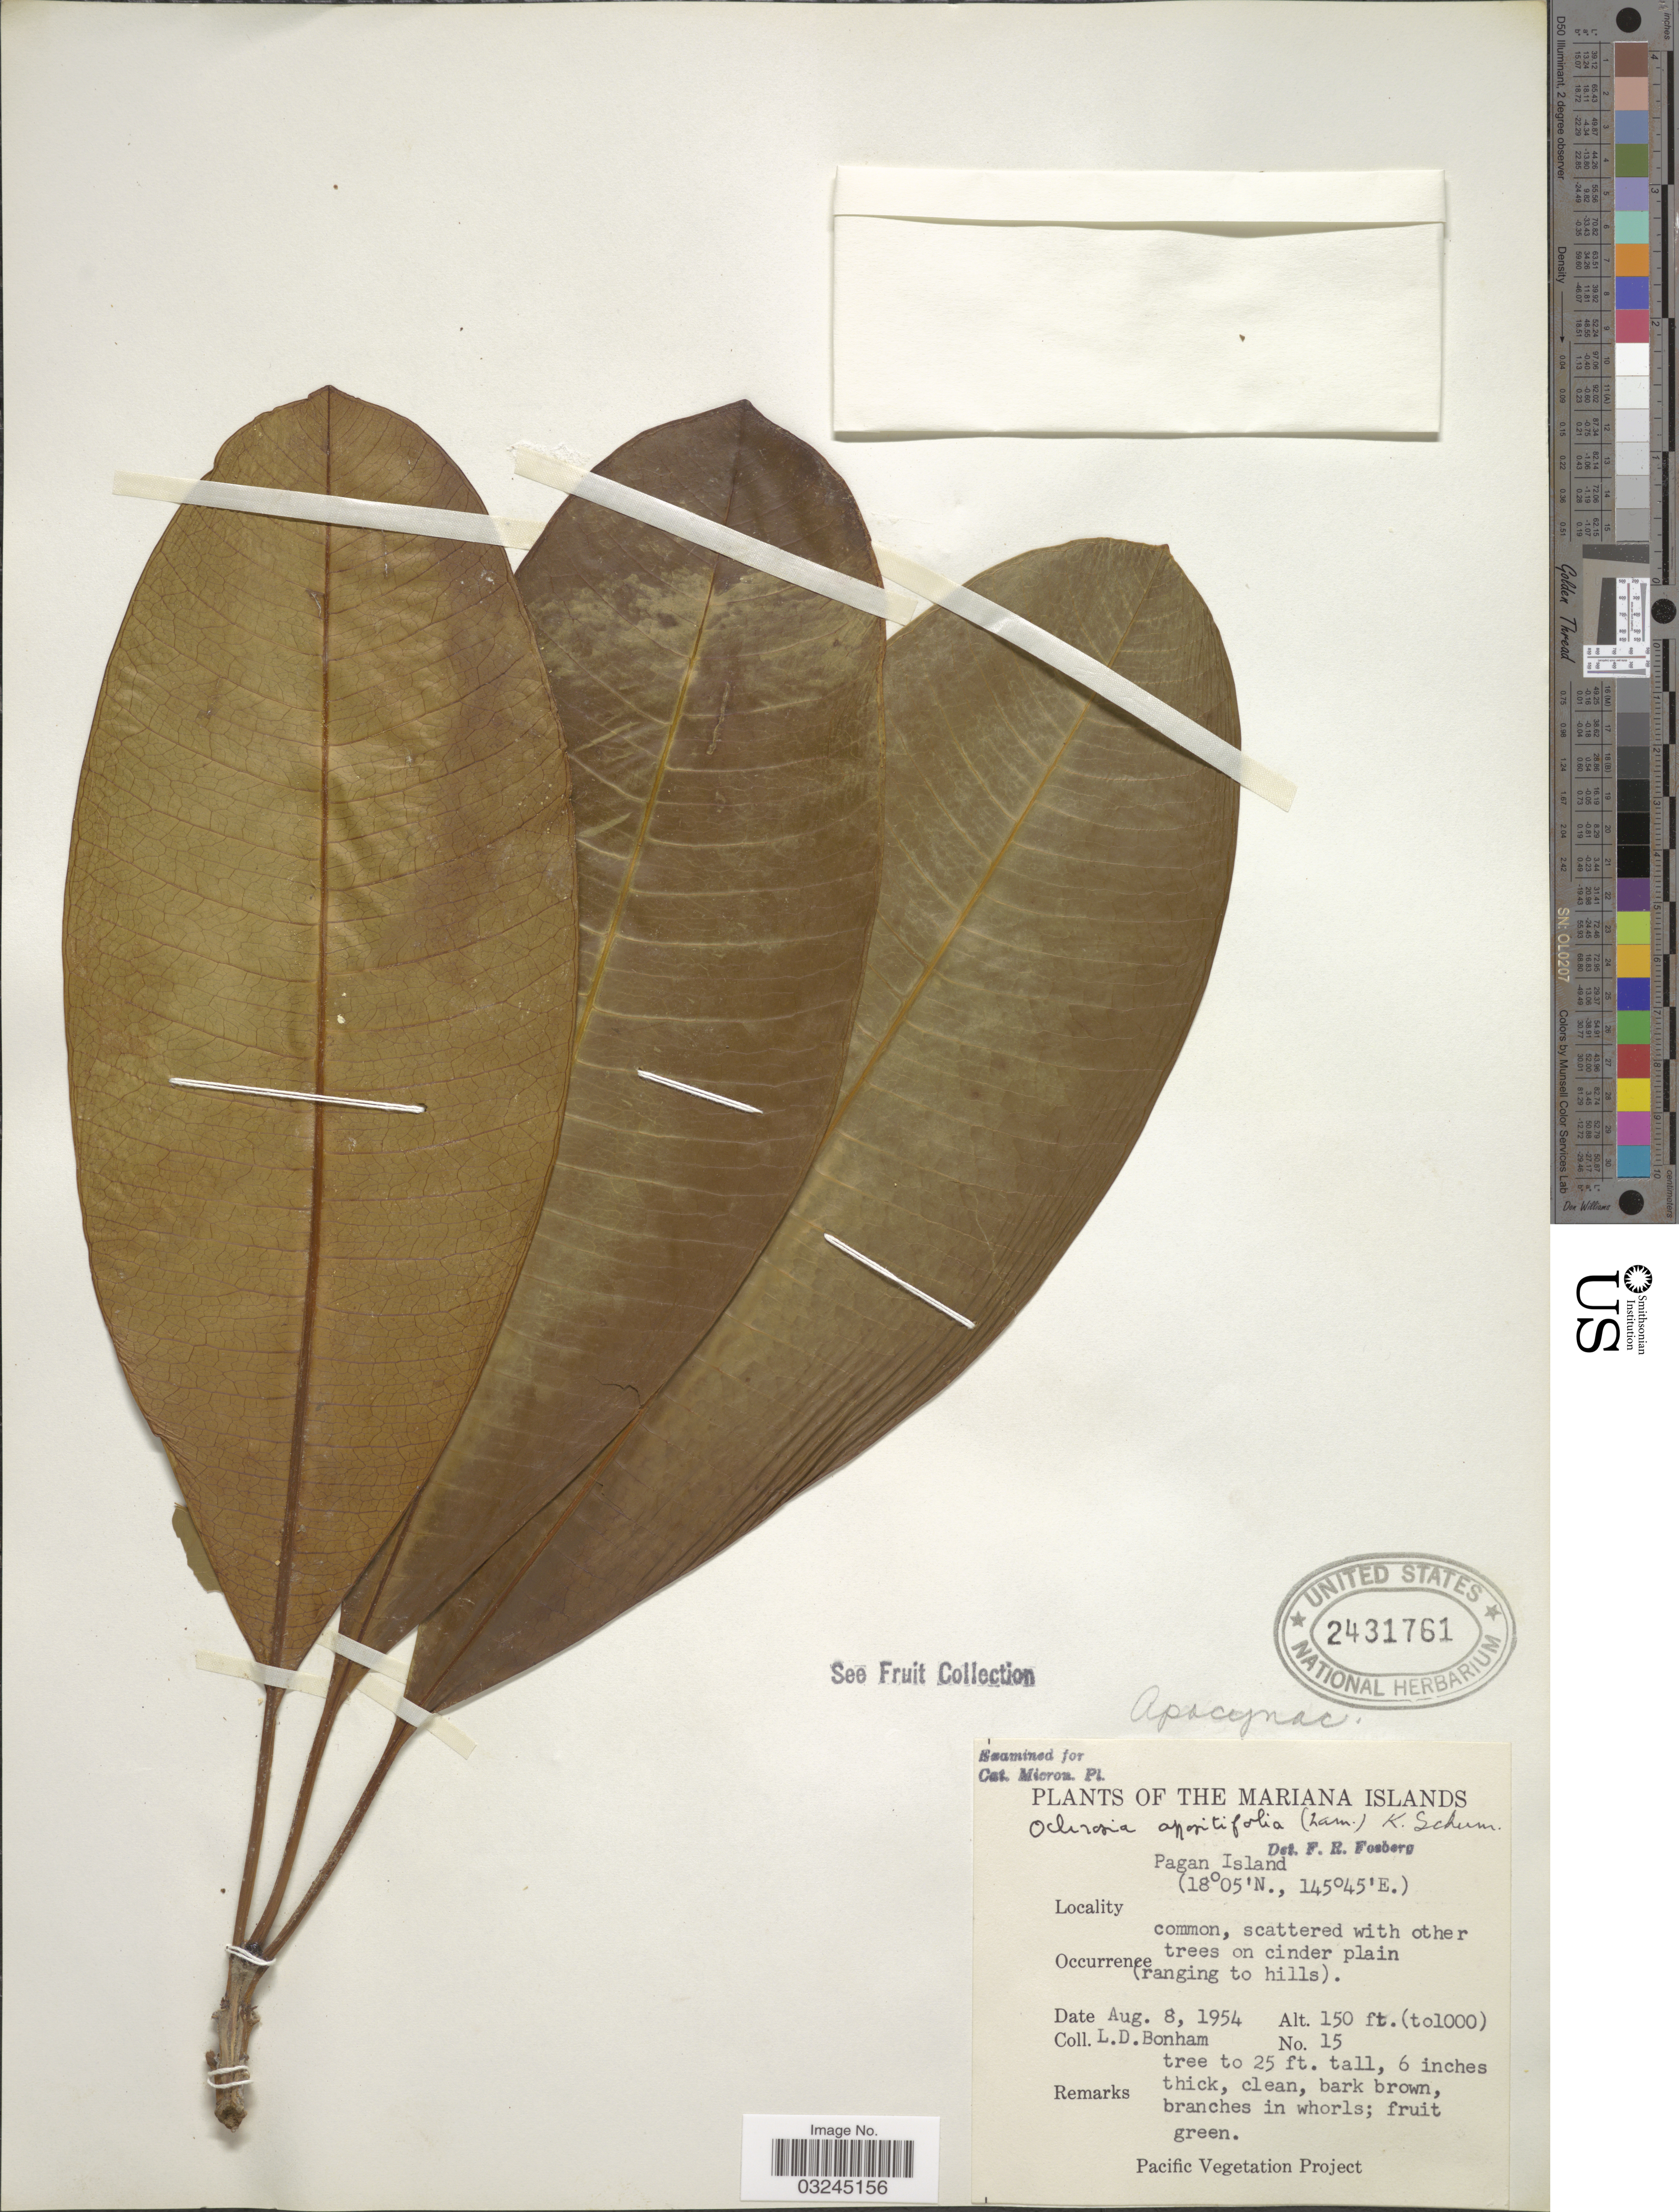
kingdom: Plantae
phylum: Tracheophyta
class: Magnoliopsida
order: Gentianales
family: Apocynaceae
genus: Ochrosia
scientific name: Ochrosia oppositifolia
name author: (Lam.) K. Schum.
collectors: L. D. Bonham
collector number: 15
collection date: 1954-08-08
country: Northern Mariana Islands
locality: The Mariana Islands. Pagan Island.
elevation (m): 46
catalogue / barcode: US 2431761